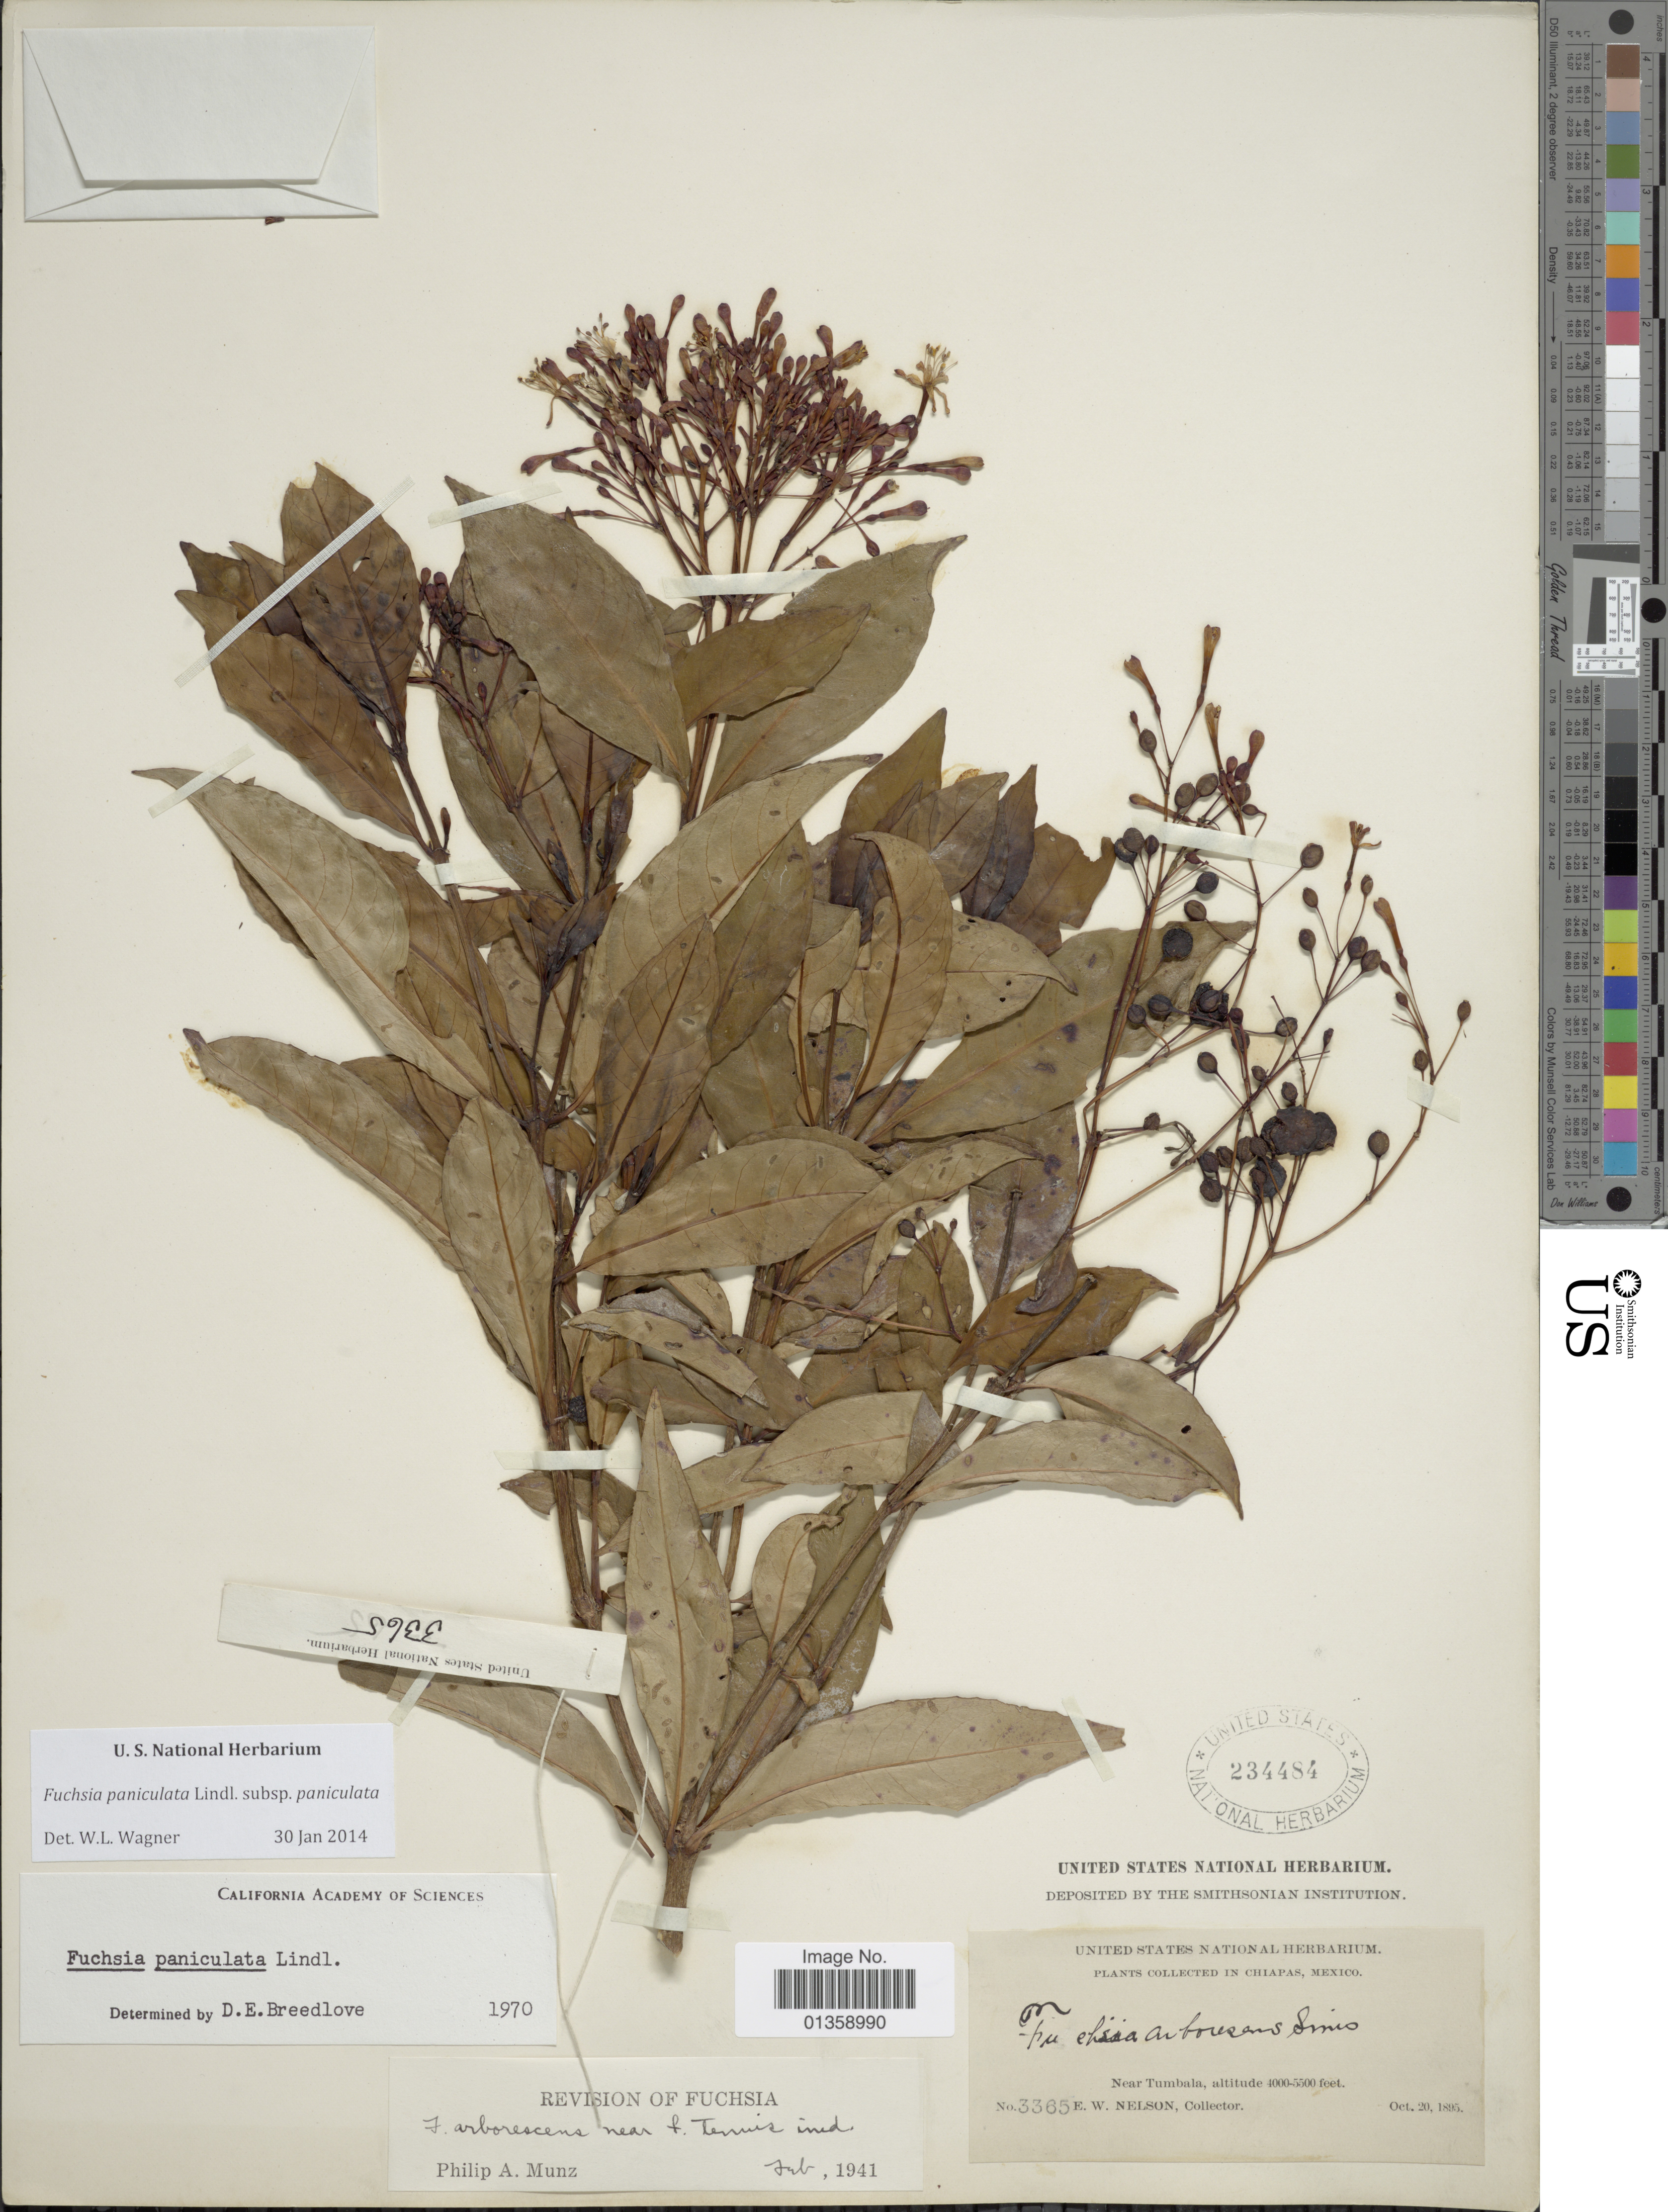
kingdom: Plantae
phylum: Tracheophyta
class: Magnoliopsida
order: Myrtales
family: Onagraceae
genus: Fuchsia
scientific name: Fuchsia paniculata subsp. paniculata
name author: Lindl.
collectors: E. W. Nelson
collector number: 3365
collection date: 1895-10-20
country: Mexico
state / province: Chiapas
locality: Near Tumbala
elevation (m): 1219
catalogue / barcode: US 234484